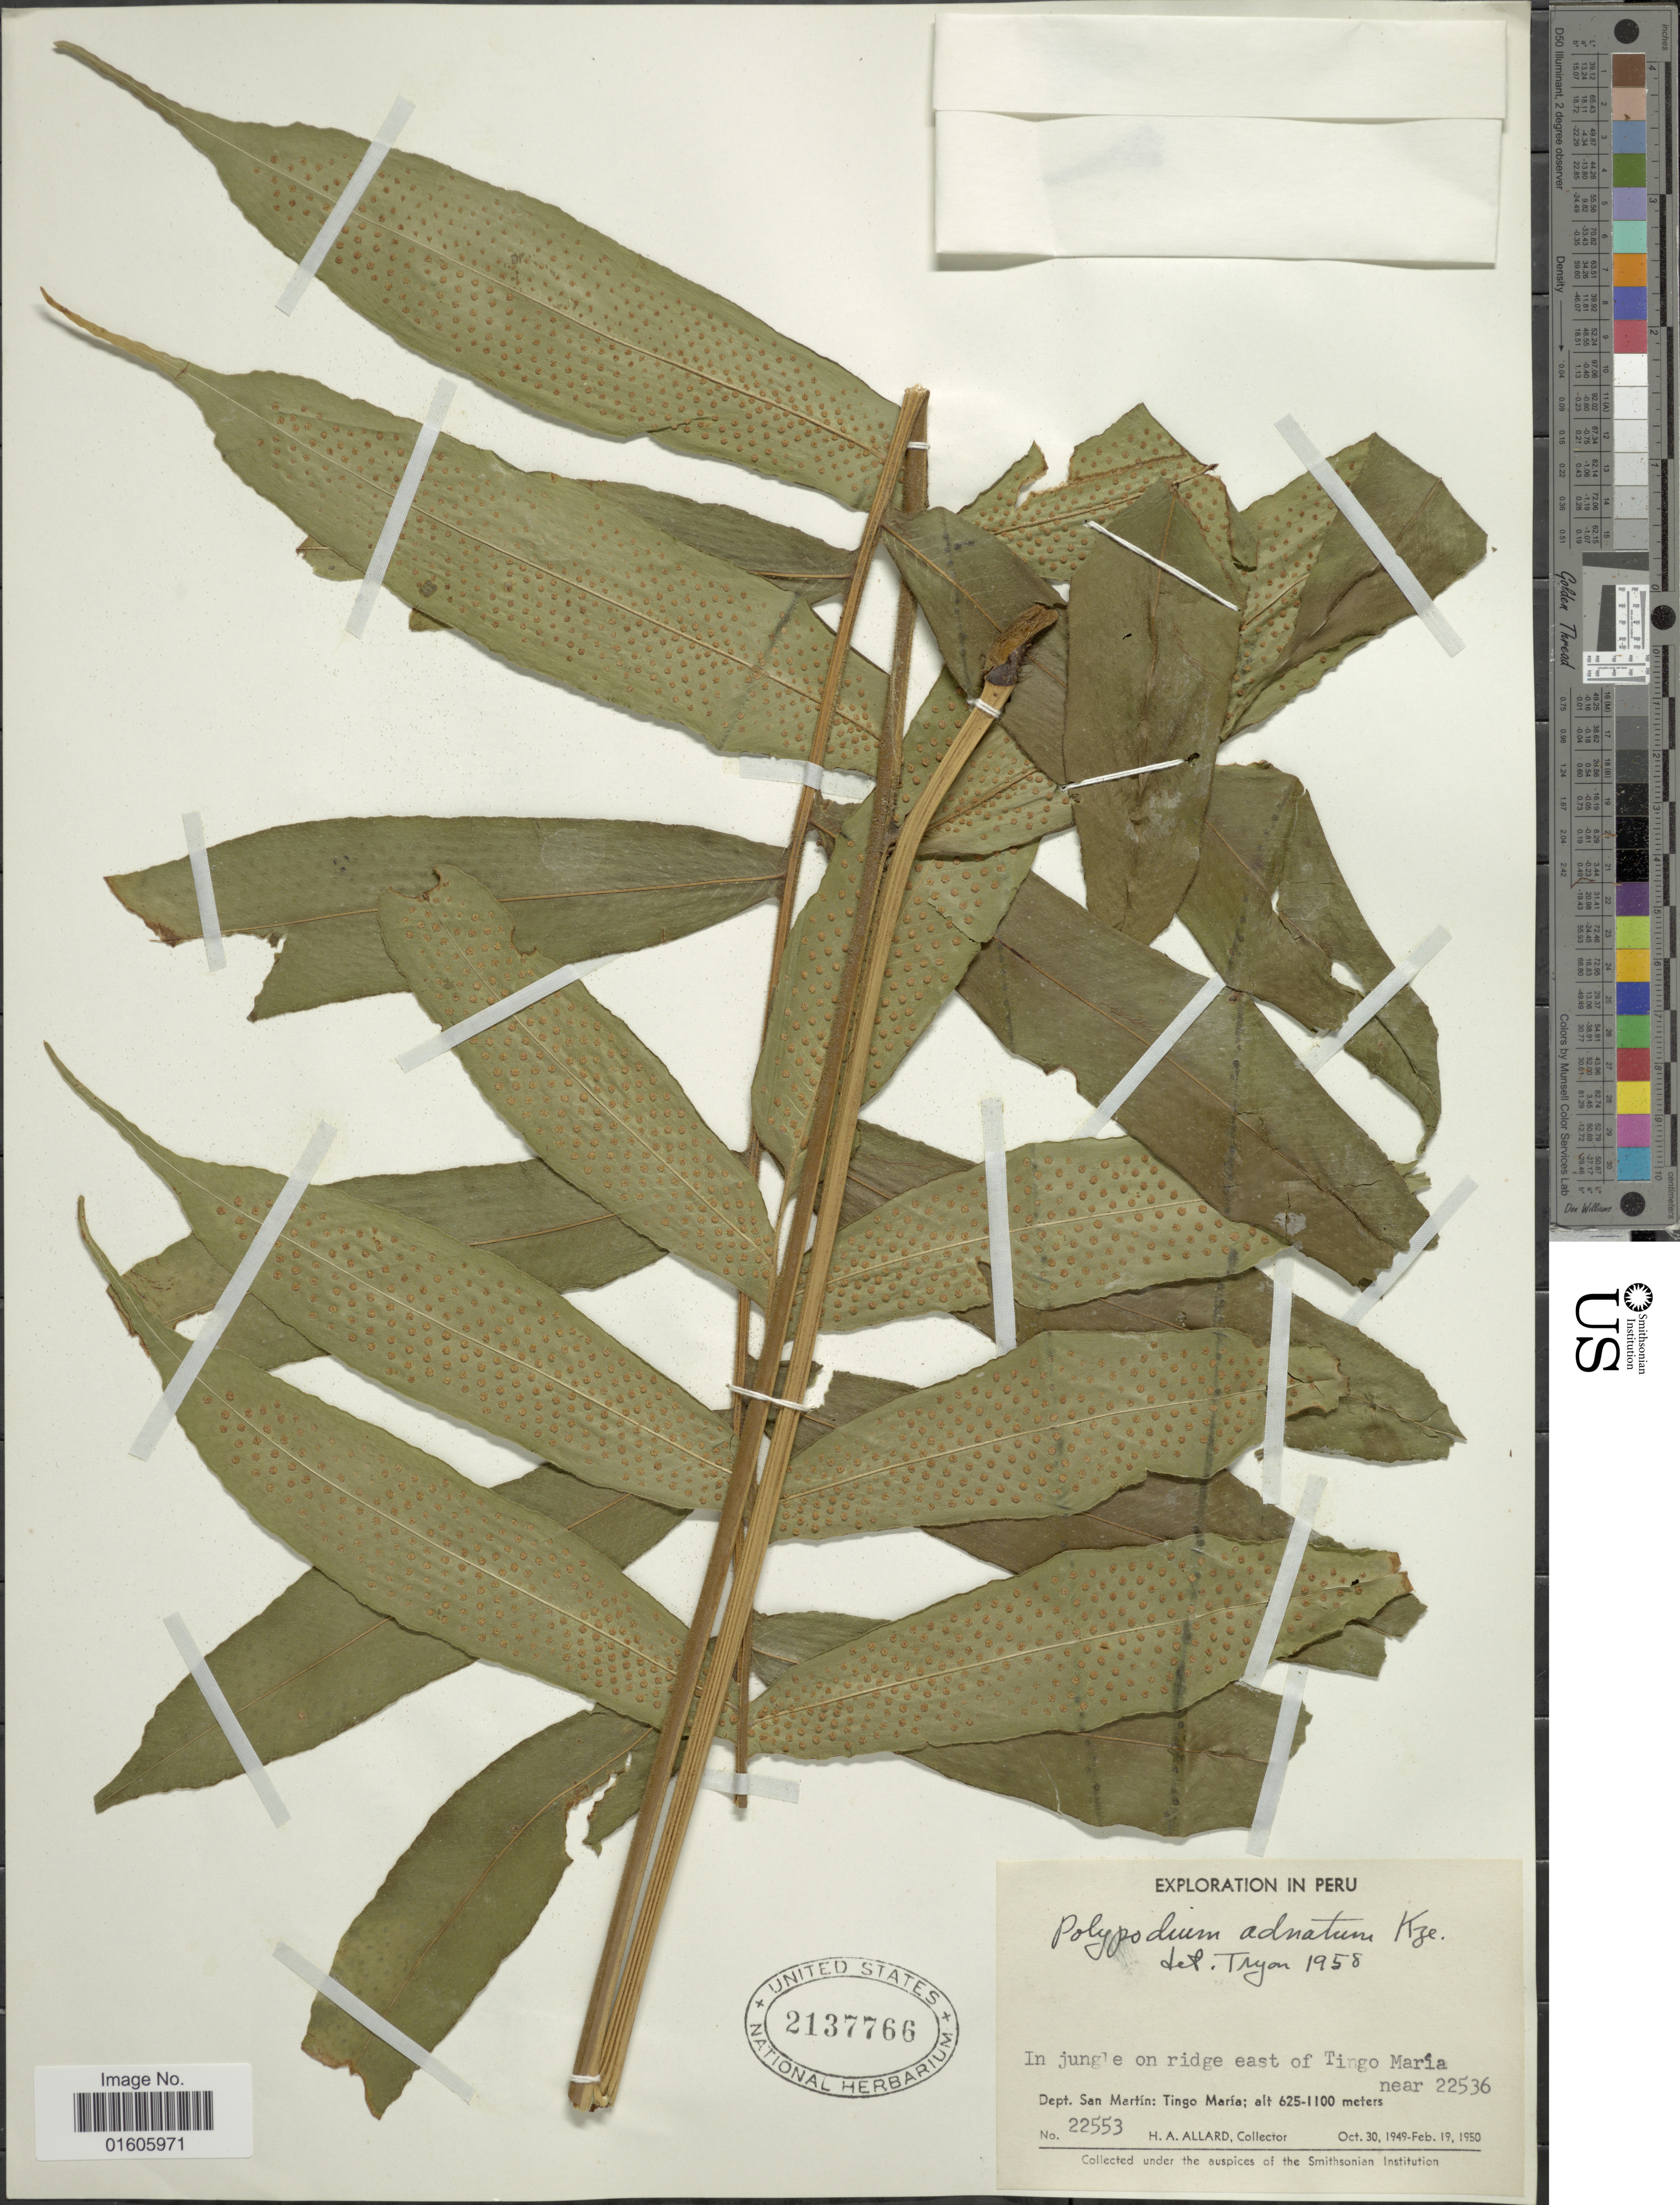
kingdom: Plantae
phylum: Tracheophyta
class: Polypodiopsida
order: Polypodiales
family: Polypodiaceae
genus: Serpocaulon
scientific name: Serpocaulon adnatum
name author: (Kunze ex Klotzsch) A.R. Sm.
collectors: H. A. Allard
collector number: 22553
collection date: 1949-10-30/1950-02-19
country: Peru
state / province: San Martín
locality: In jungle on ridge east of Tingo María near 22536. Dept. San Martín: Tingo María.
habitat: in jungle on ridge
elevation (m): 625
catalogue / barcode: US 2137766